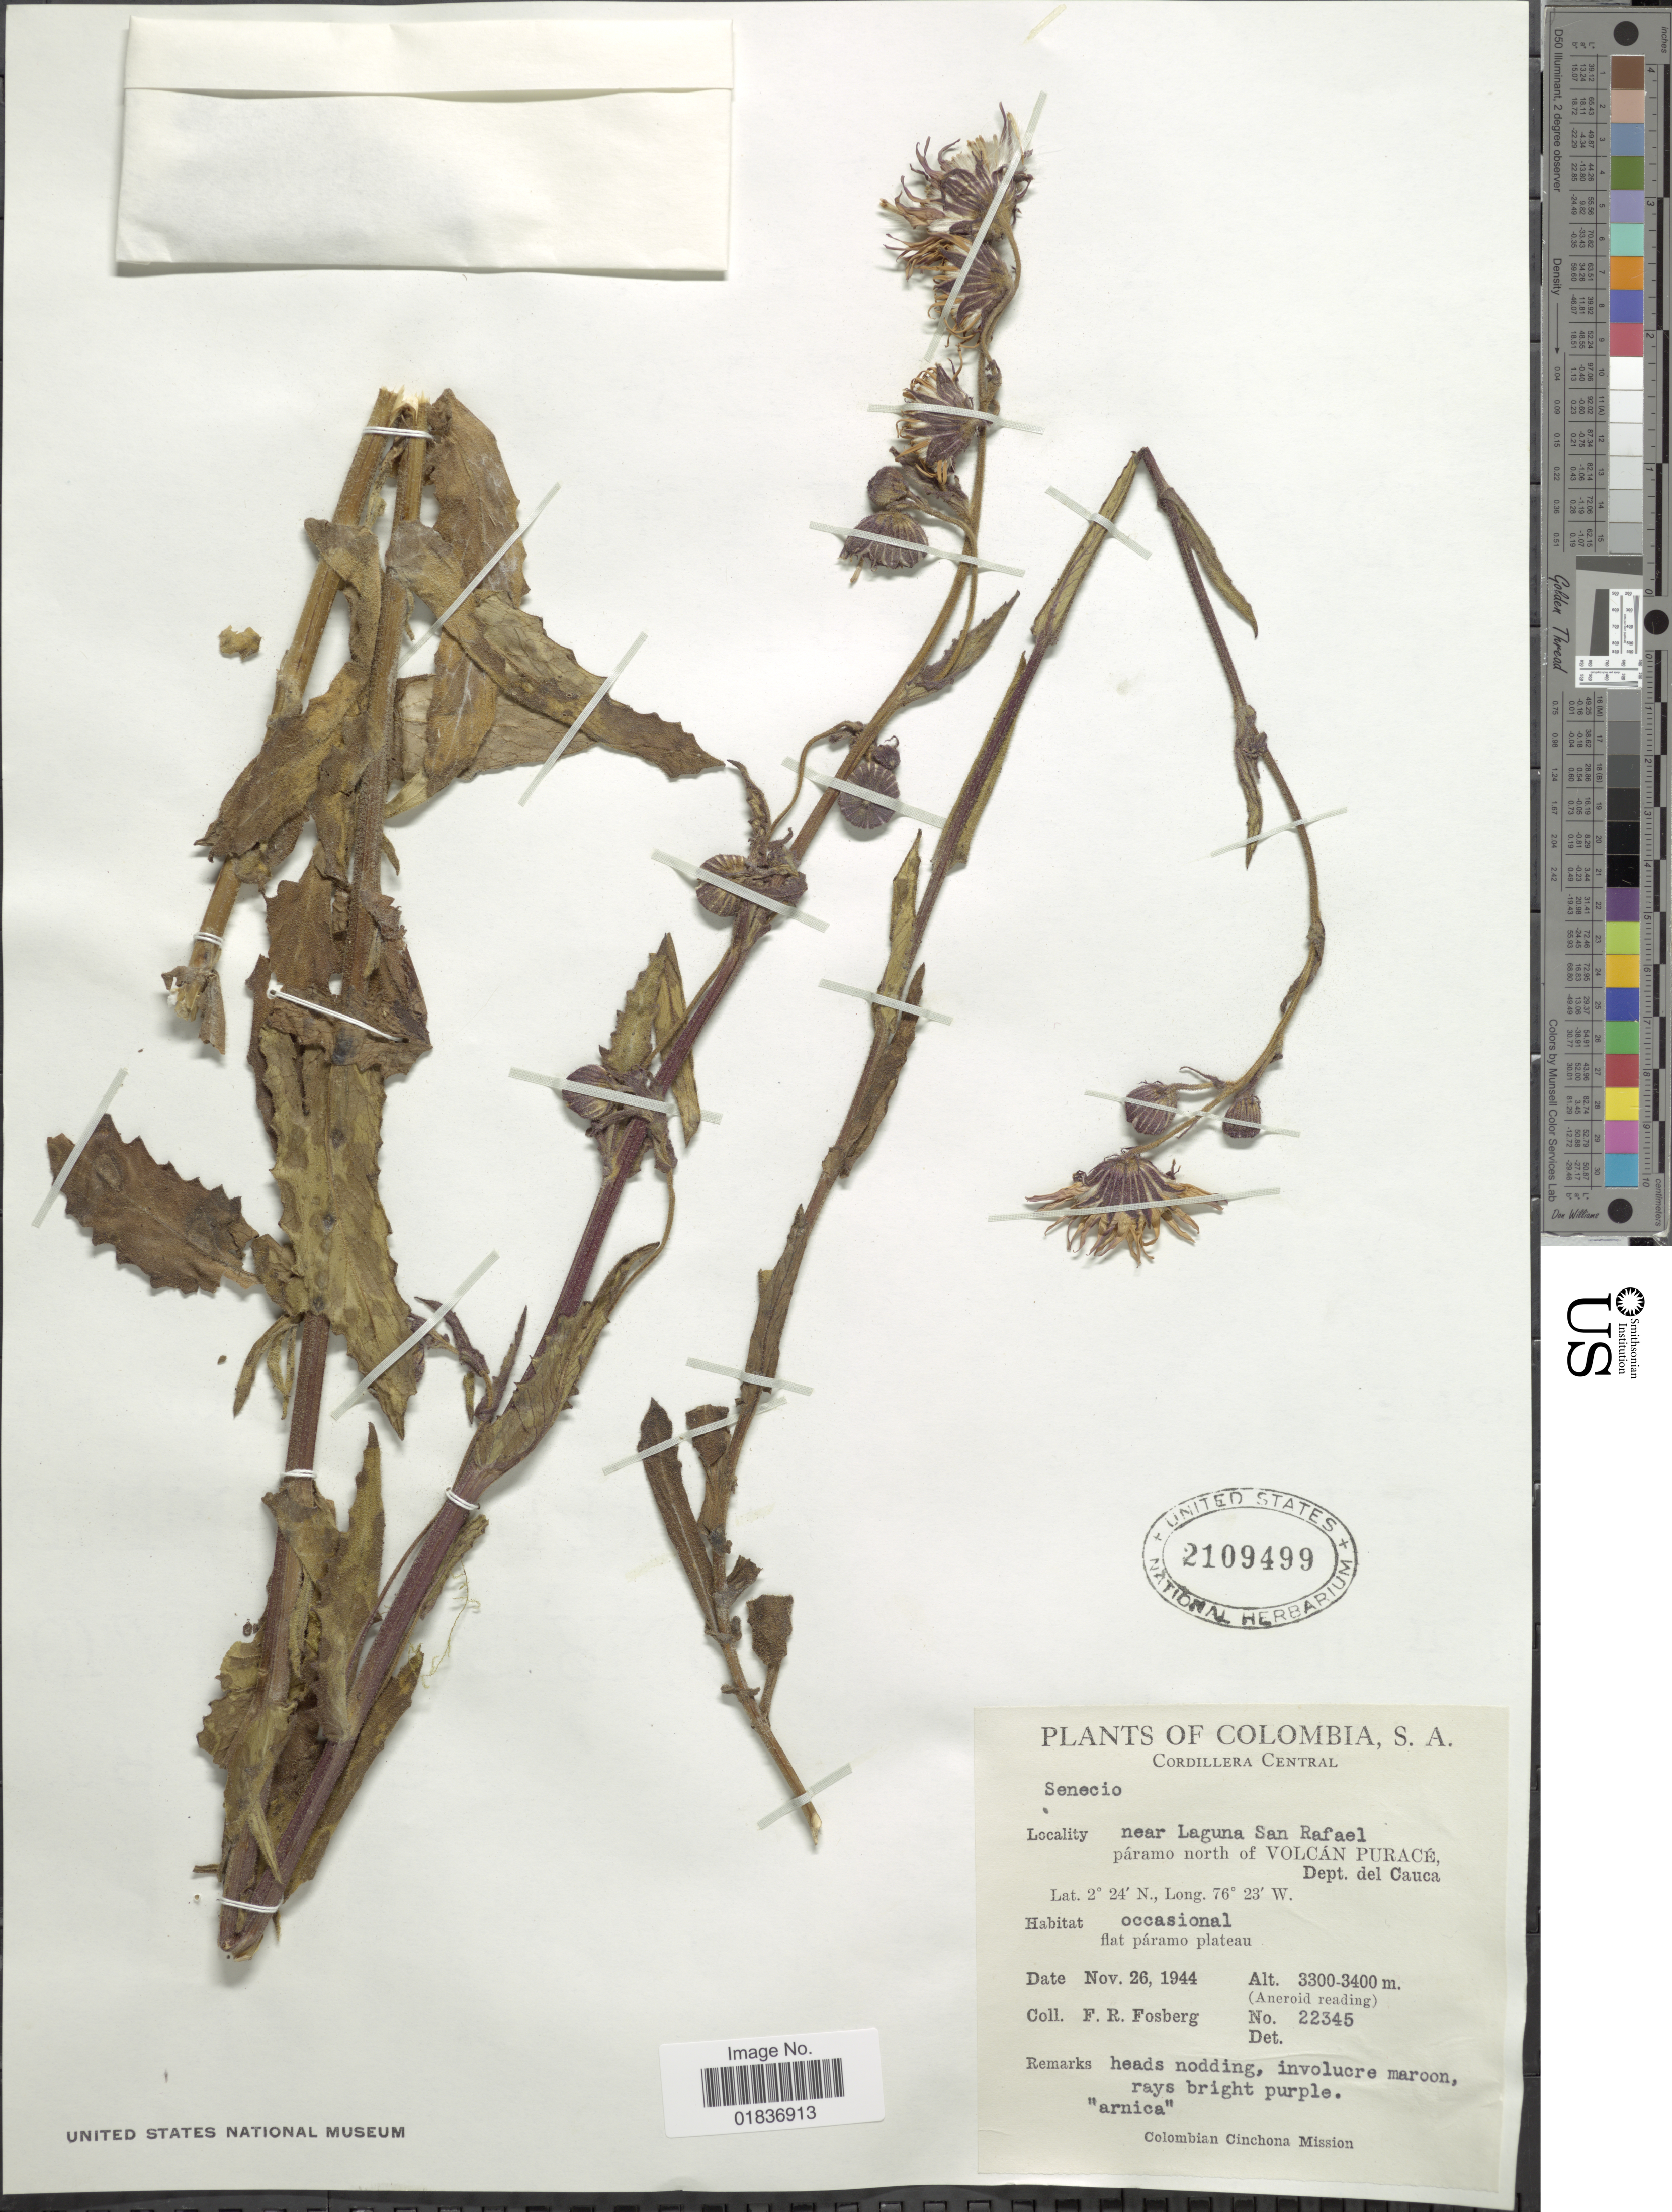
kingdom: Plantae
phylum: Tracheophyta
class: Magnoliopsida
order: Asterales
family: Asteraceae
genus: Senecio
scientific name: Senecio wedglacialis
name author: Cuatrec.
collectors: F. R. Fosberg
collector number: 22345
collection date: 1944-11-26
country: Colombia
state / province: Cauca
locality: Cordillera Central. near Laguna San Rafael paramo north of Volcan Purace. Dept. del Cauca.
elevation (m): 3300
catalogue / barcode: US 2109499